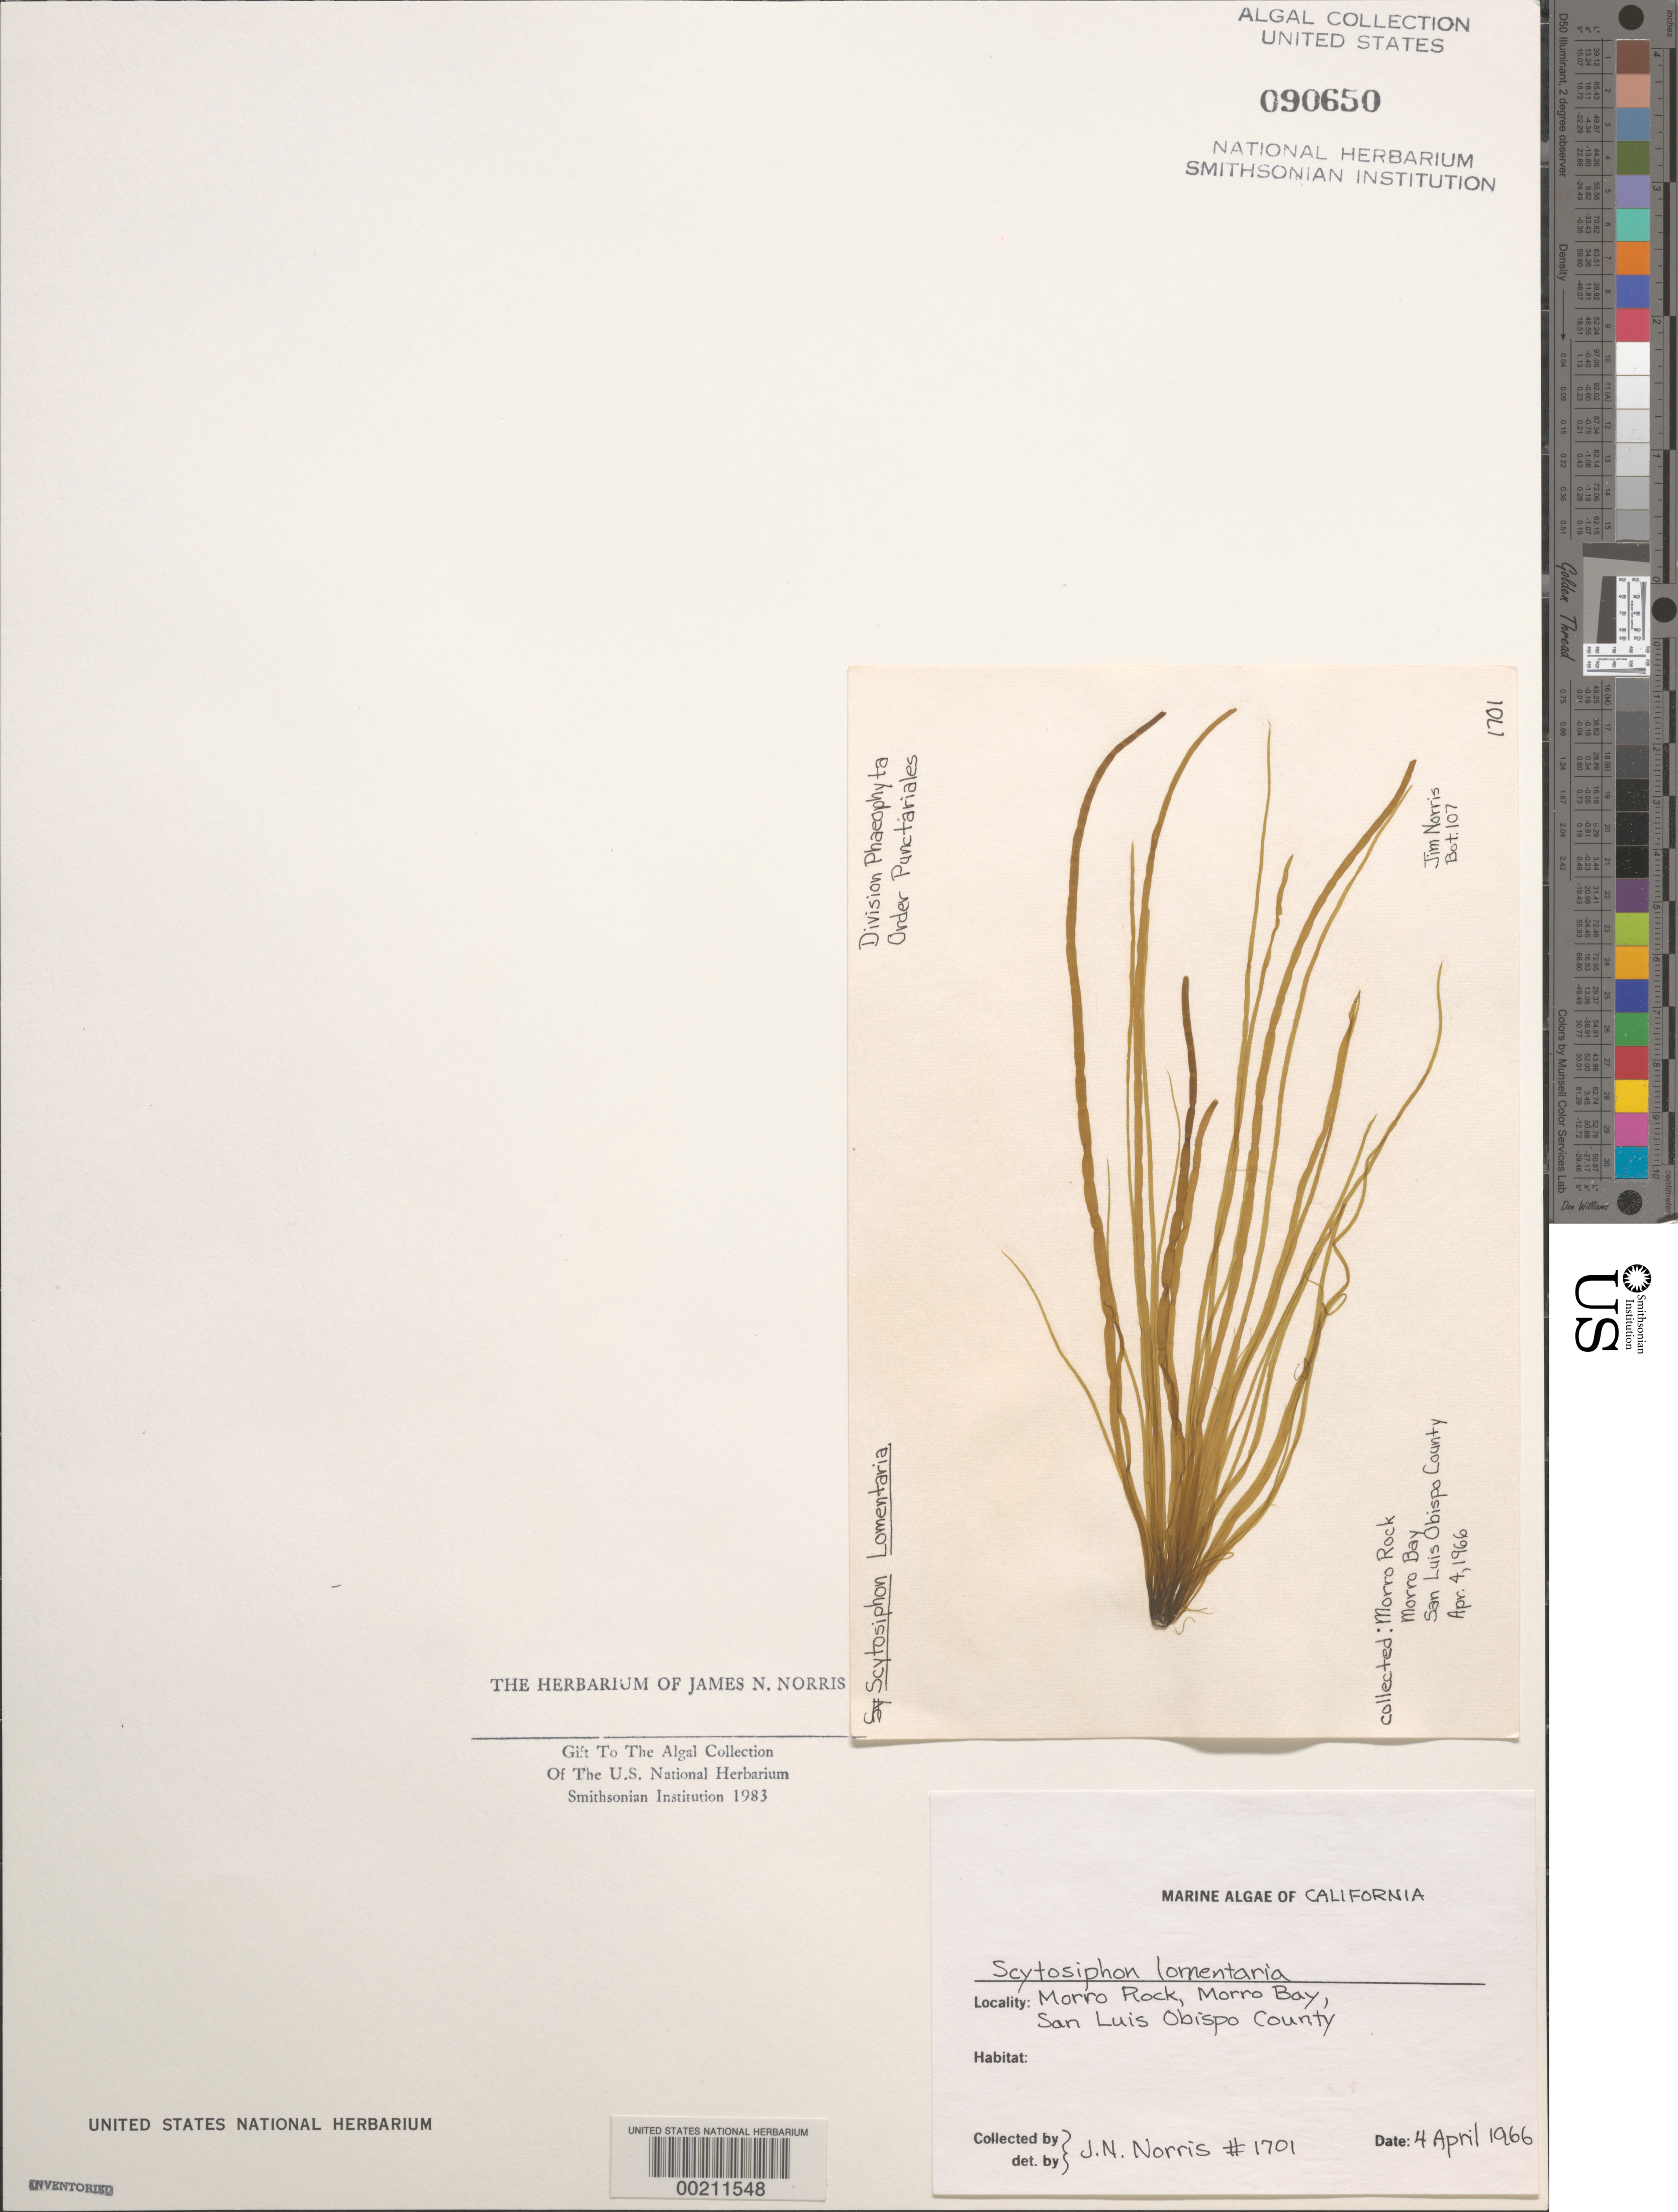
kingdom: Chromista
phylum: Ochrophyta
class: Phaeophyceae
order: Scytosiphonales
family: Scytosiphonaceae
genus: Scytosiphon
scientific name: Scytosiphon lomentaria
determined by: Norris, James N.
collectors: J. N. Norris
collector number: JN-1701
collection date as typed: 04 Apr 1966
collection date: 1966-04-04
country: United States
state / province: California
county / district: San Luis Obispo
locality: Morro Rock, Morro Bay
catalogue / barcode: US 90650